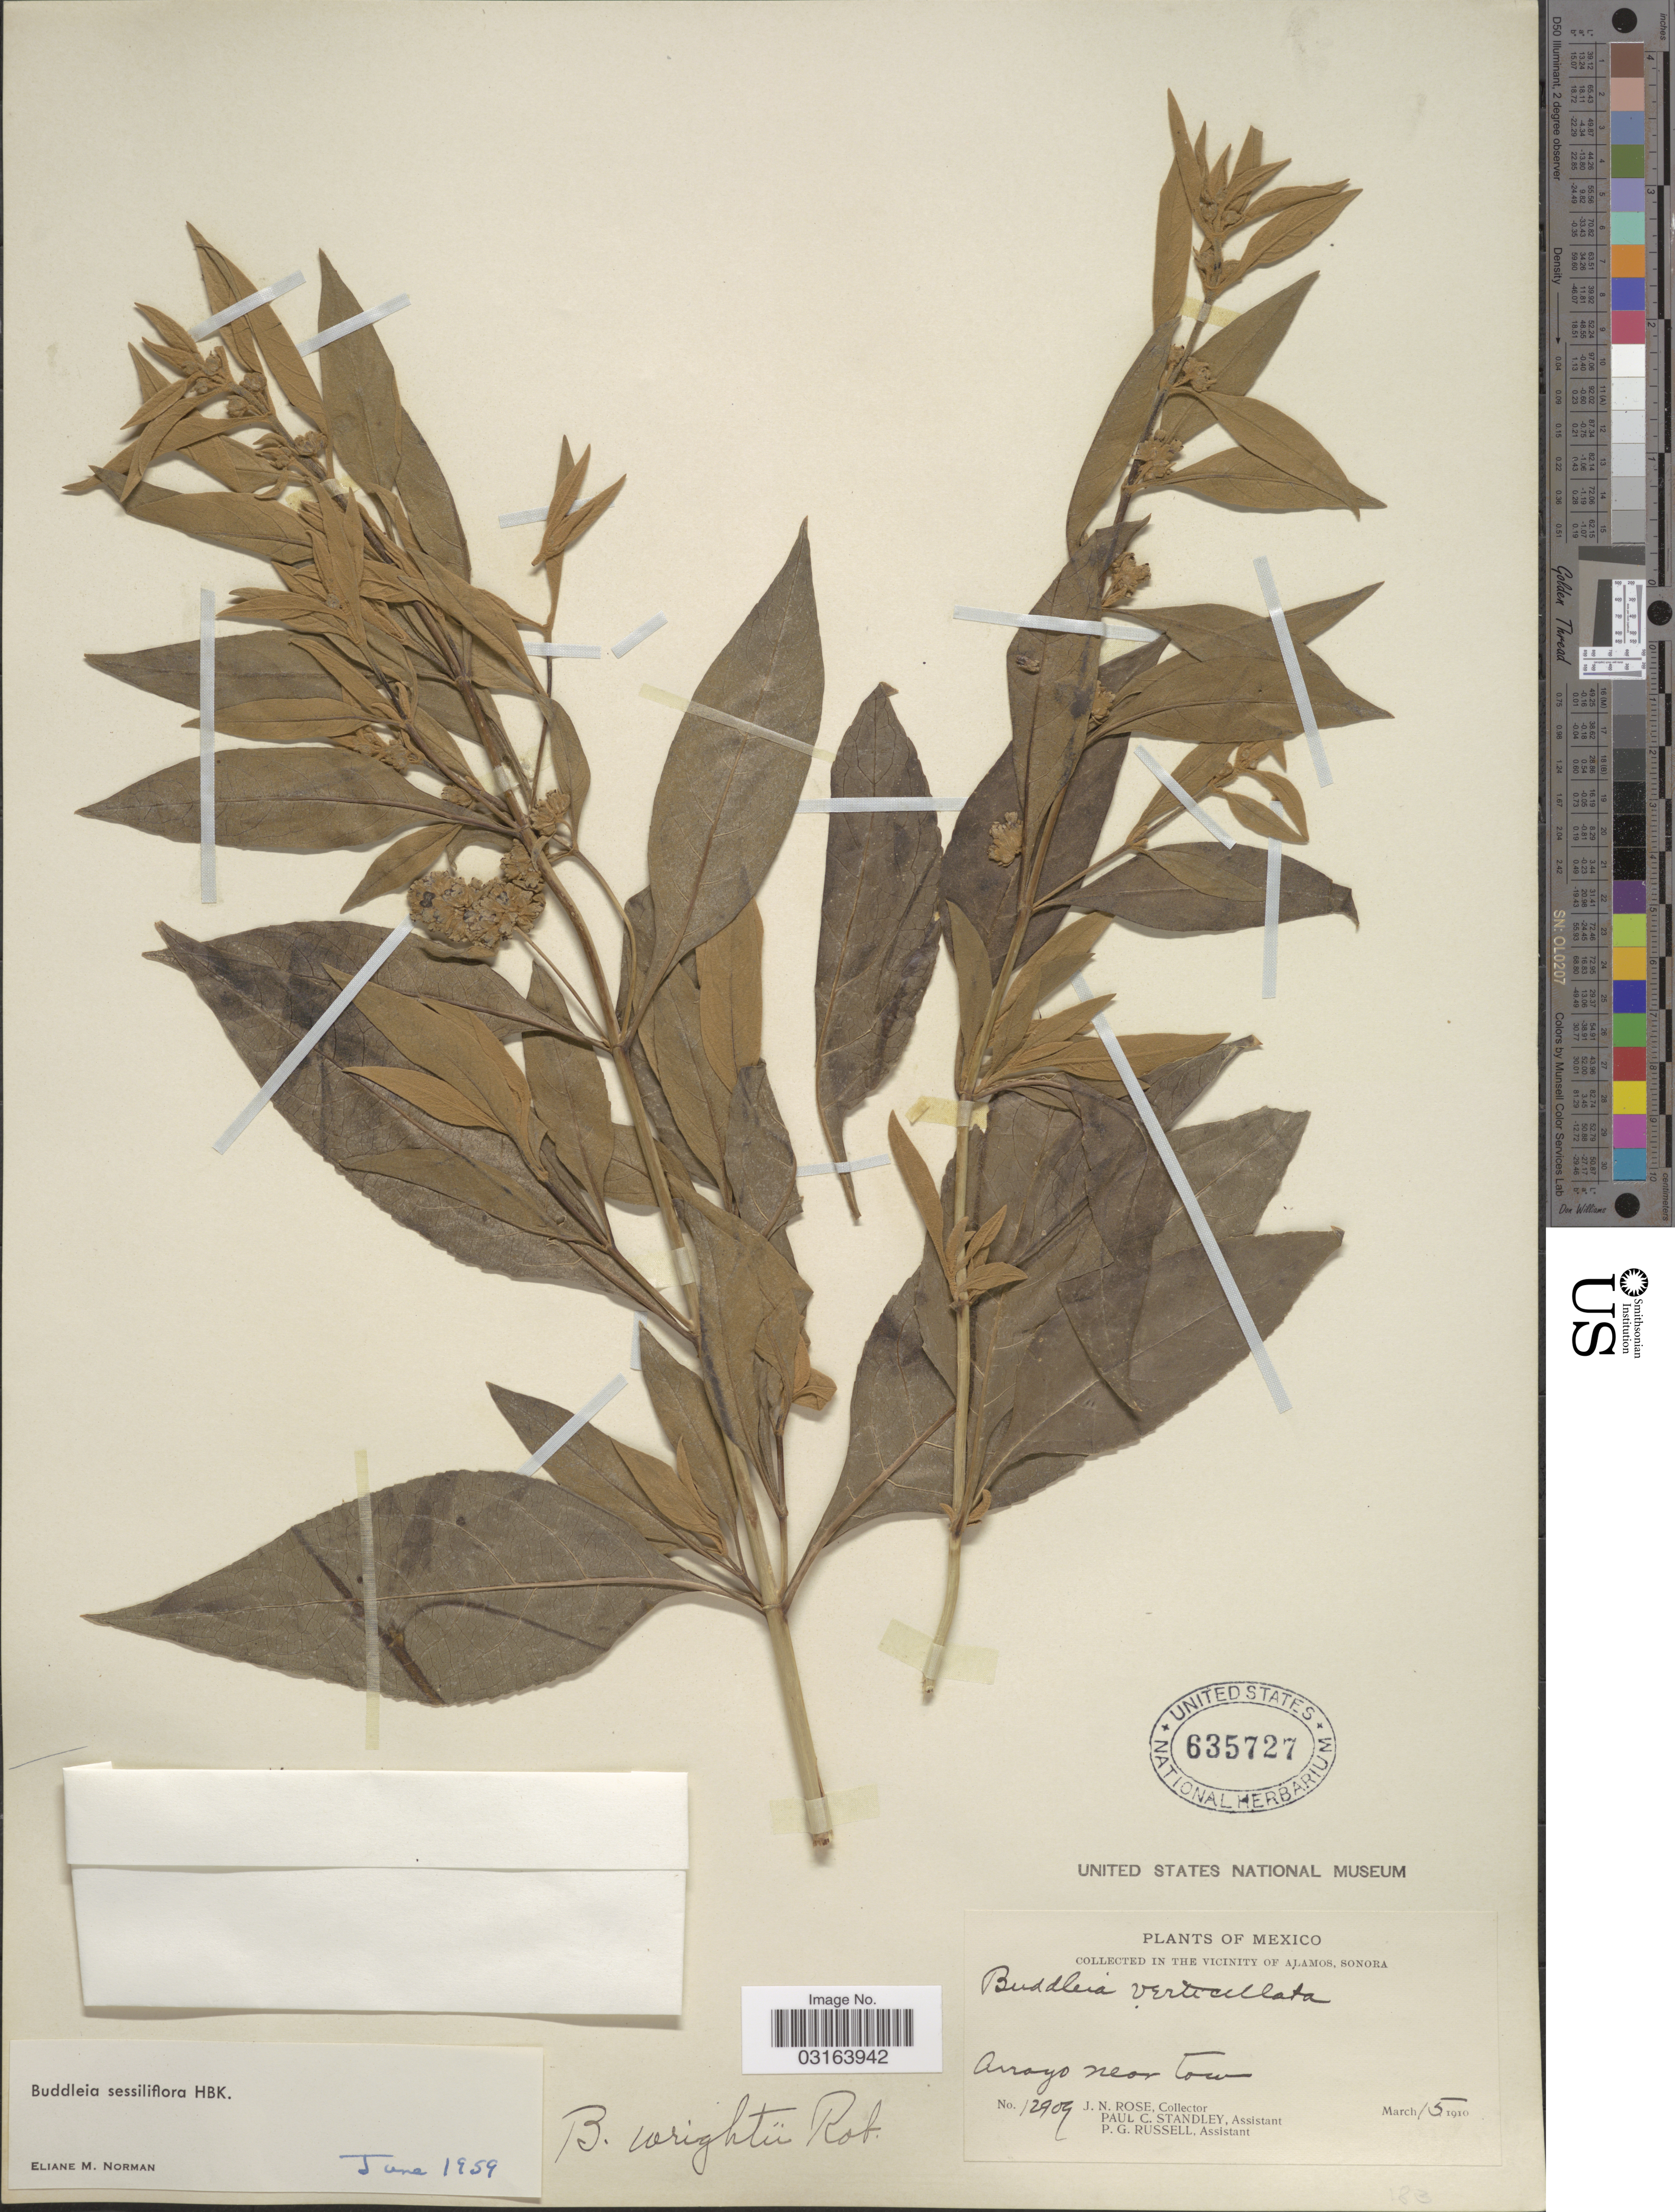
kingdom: Plantae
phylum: Tracheophyta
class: Magnoliopsida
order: Lamiales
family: Scrophulariaceae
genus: Buddleja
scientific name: Buddleja sessiliflora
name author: Kunth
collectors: J. N. Rose, P. C. Standley & P. G. Russell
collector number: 12909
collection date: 1910-03-15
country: Mexico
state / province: Sonora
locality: Vicinity of Alamos. Arroyo near town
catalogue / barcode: US 635727